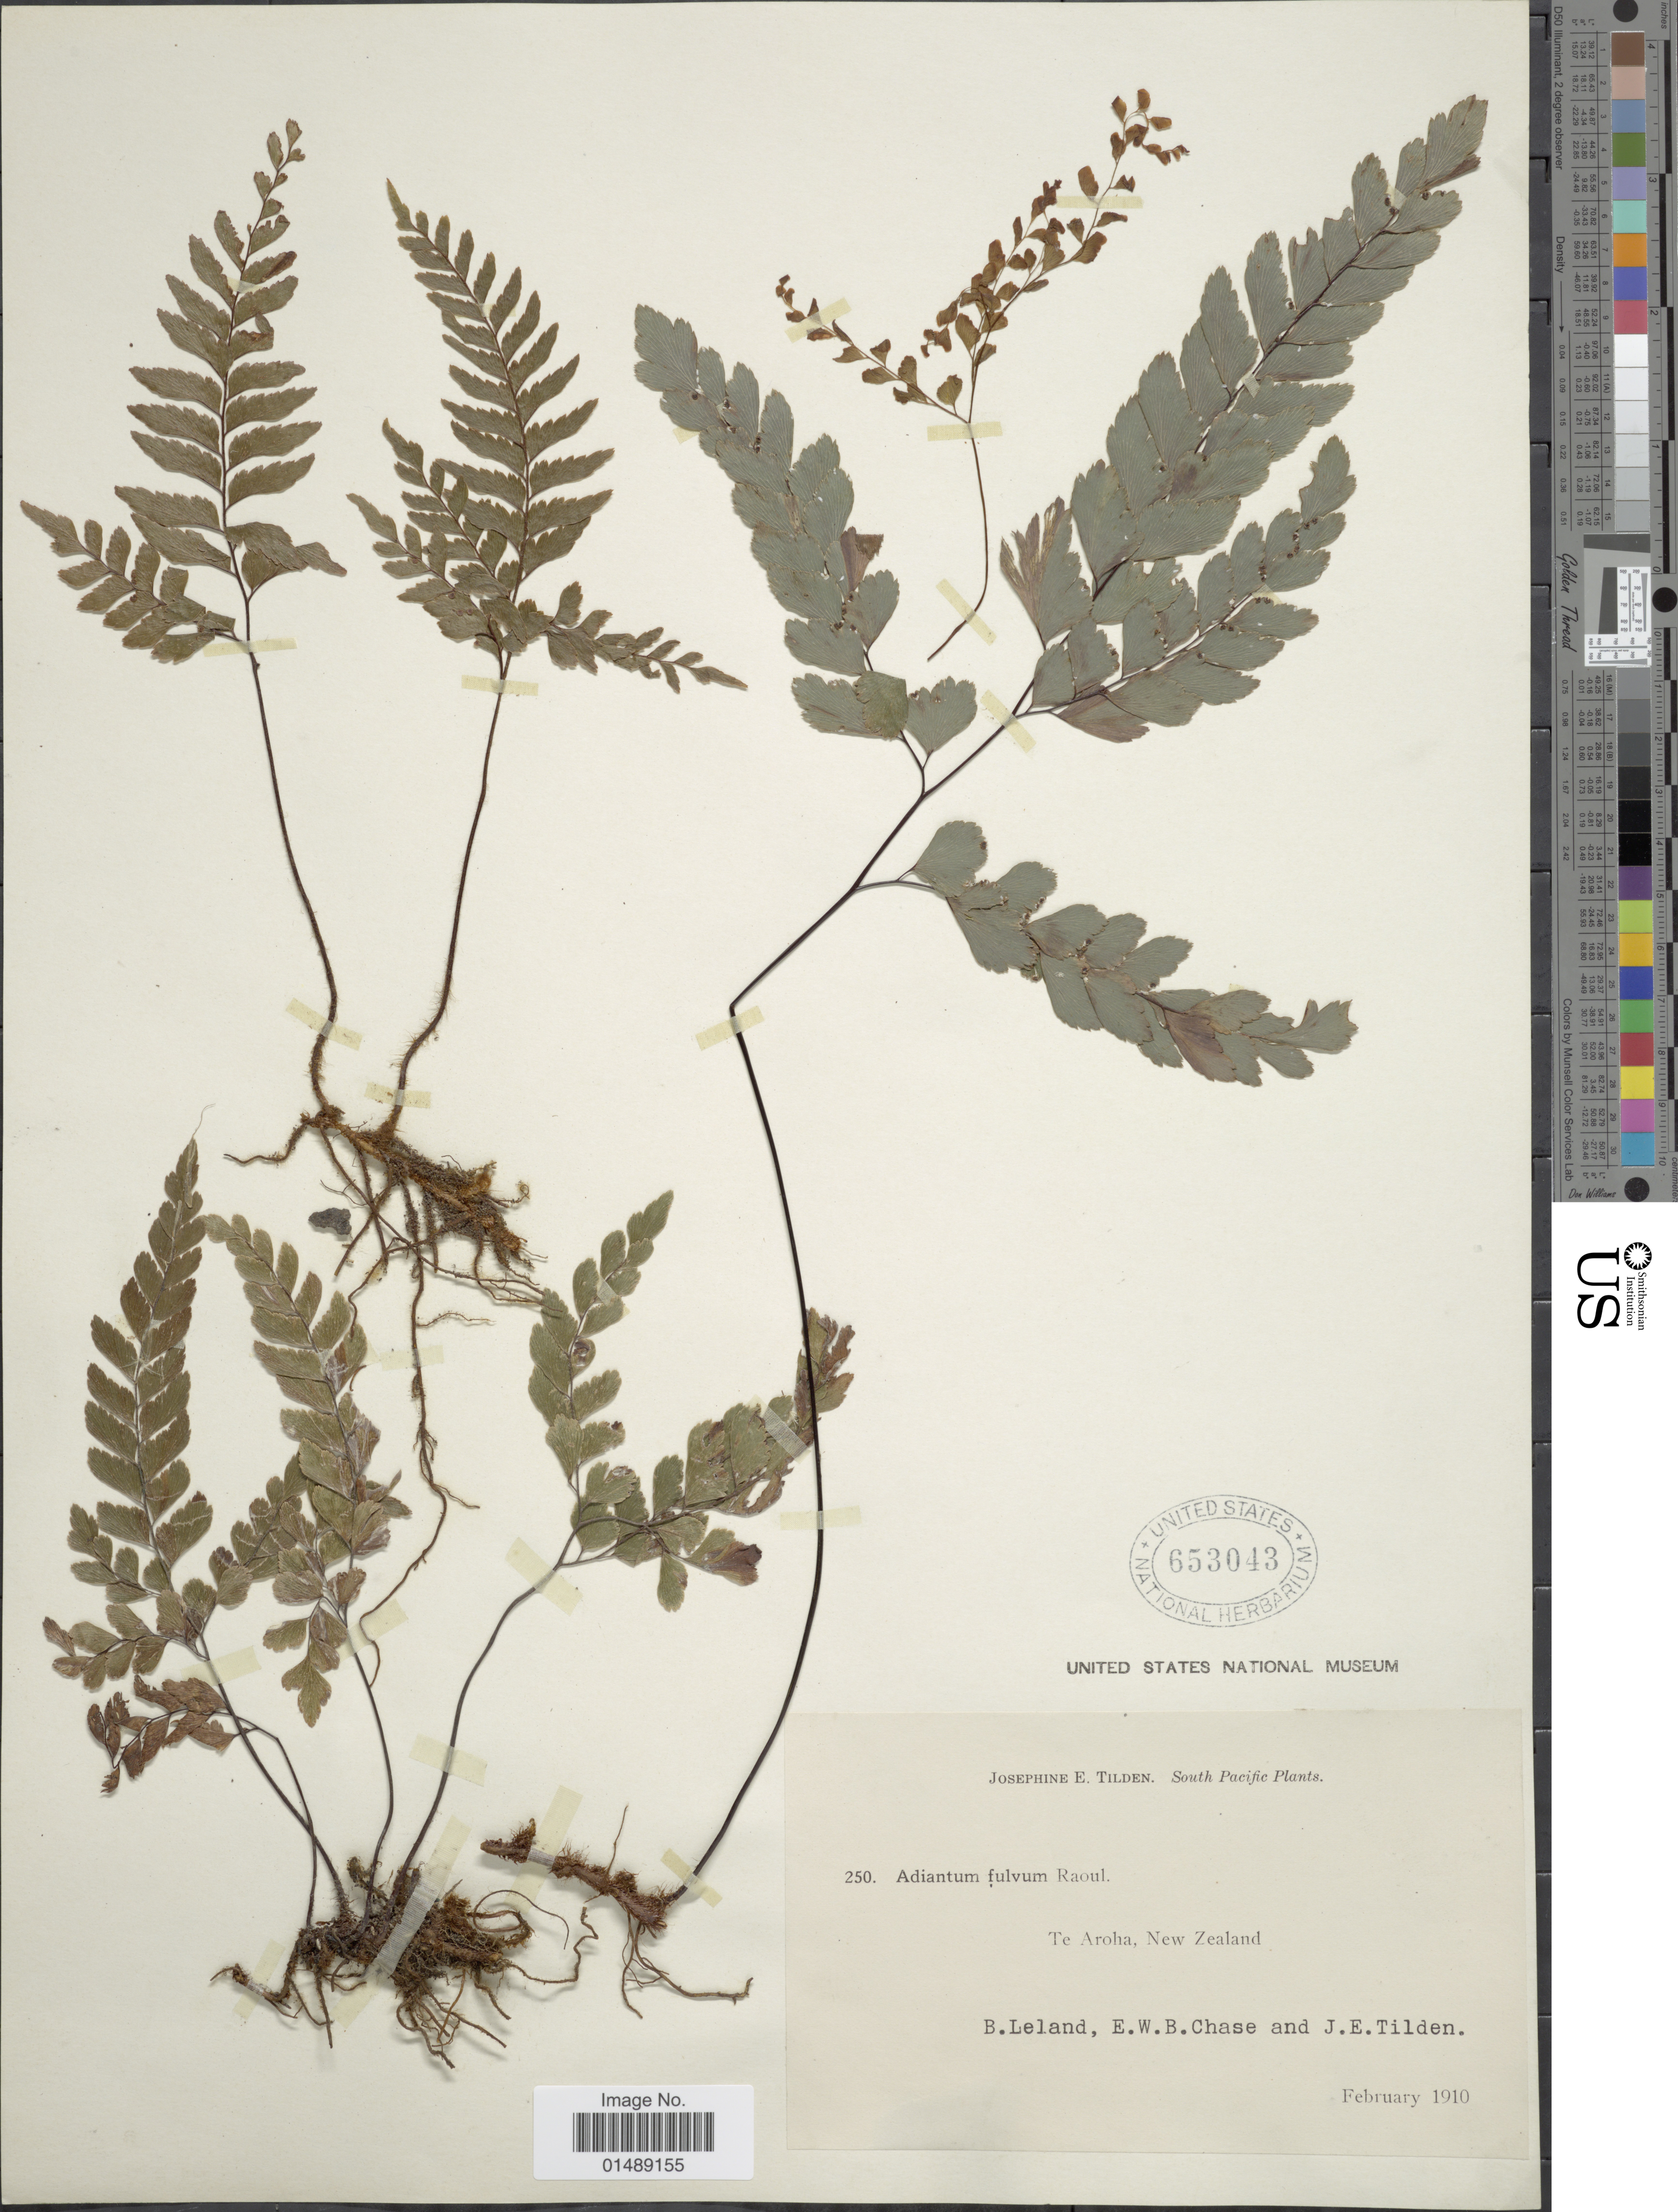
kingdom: Plantae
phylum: Tracheophyta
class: Polypodiopsida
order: Polypodiales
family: Pteridaceae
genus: Adiantum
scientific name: Adiantum fulvum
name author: M. Raoul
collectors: B. Leland, E. W. Chase & J. E. Tilden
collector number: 250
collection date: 1910-02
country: New Zealand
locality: South Pacific Plants, Te Aroha, New Zeeland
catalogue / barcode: US 653043